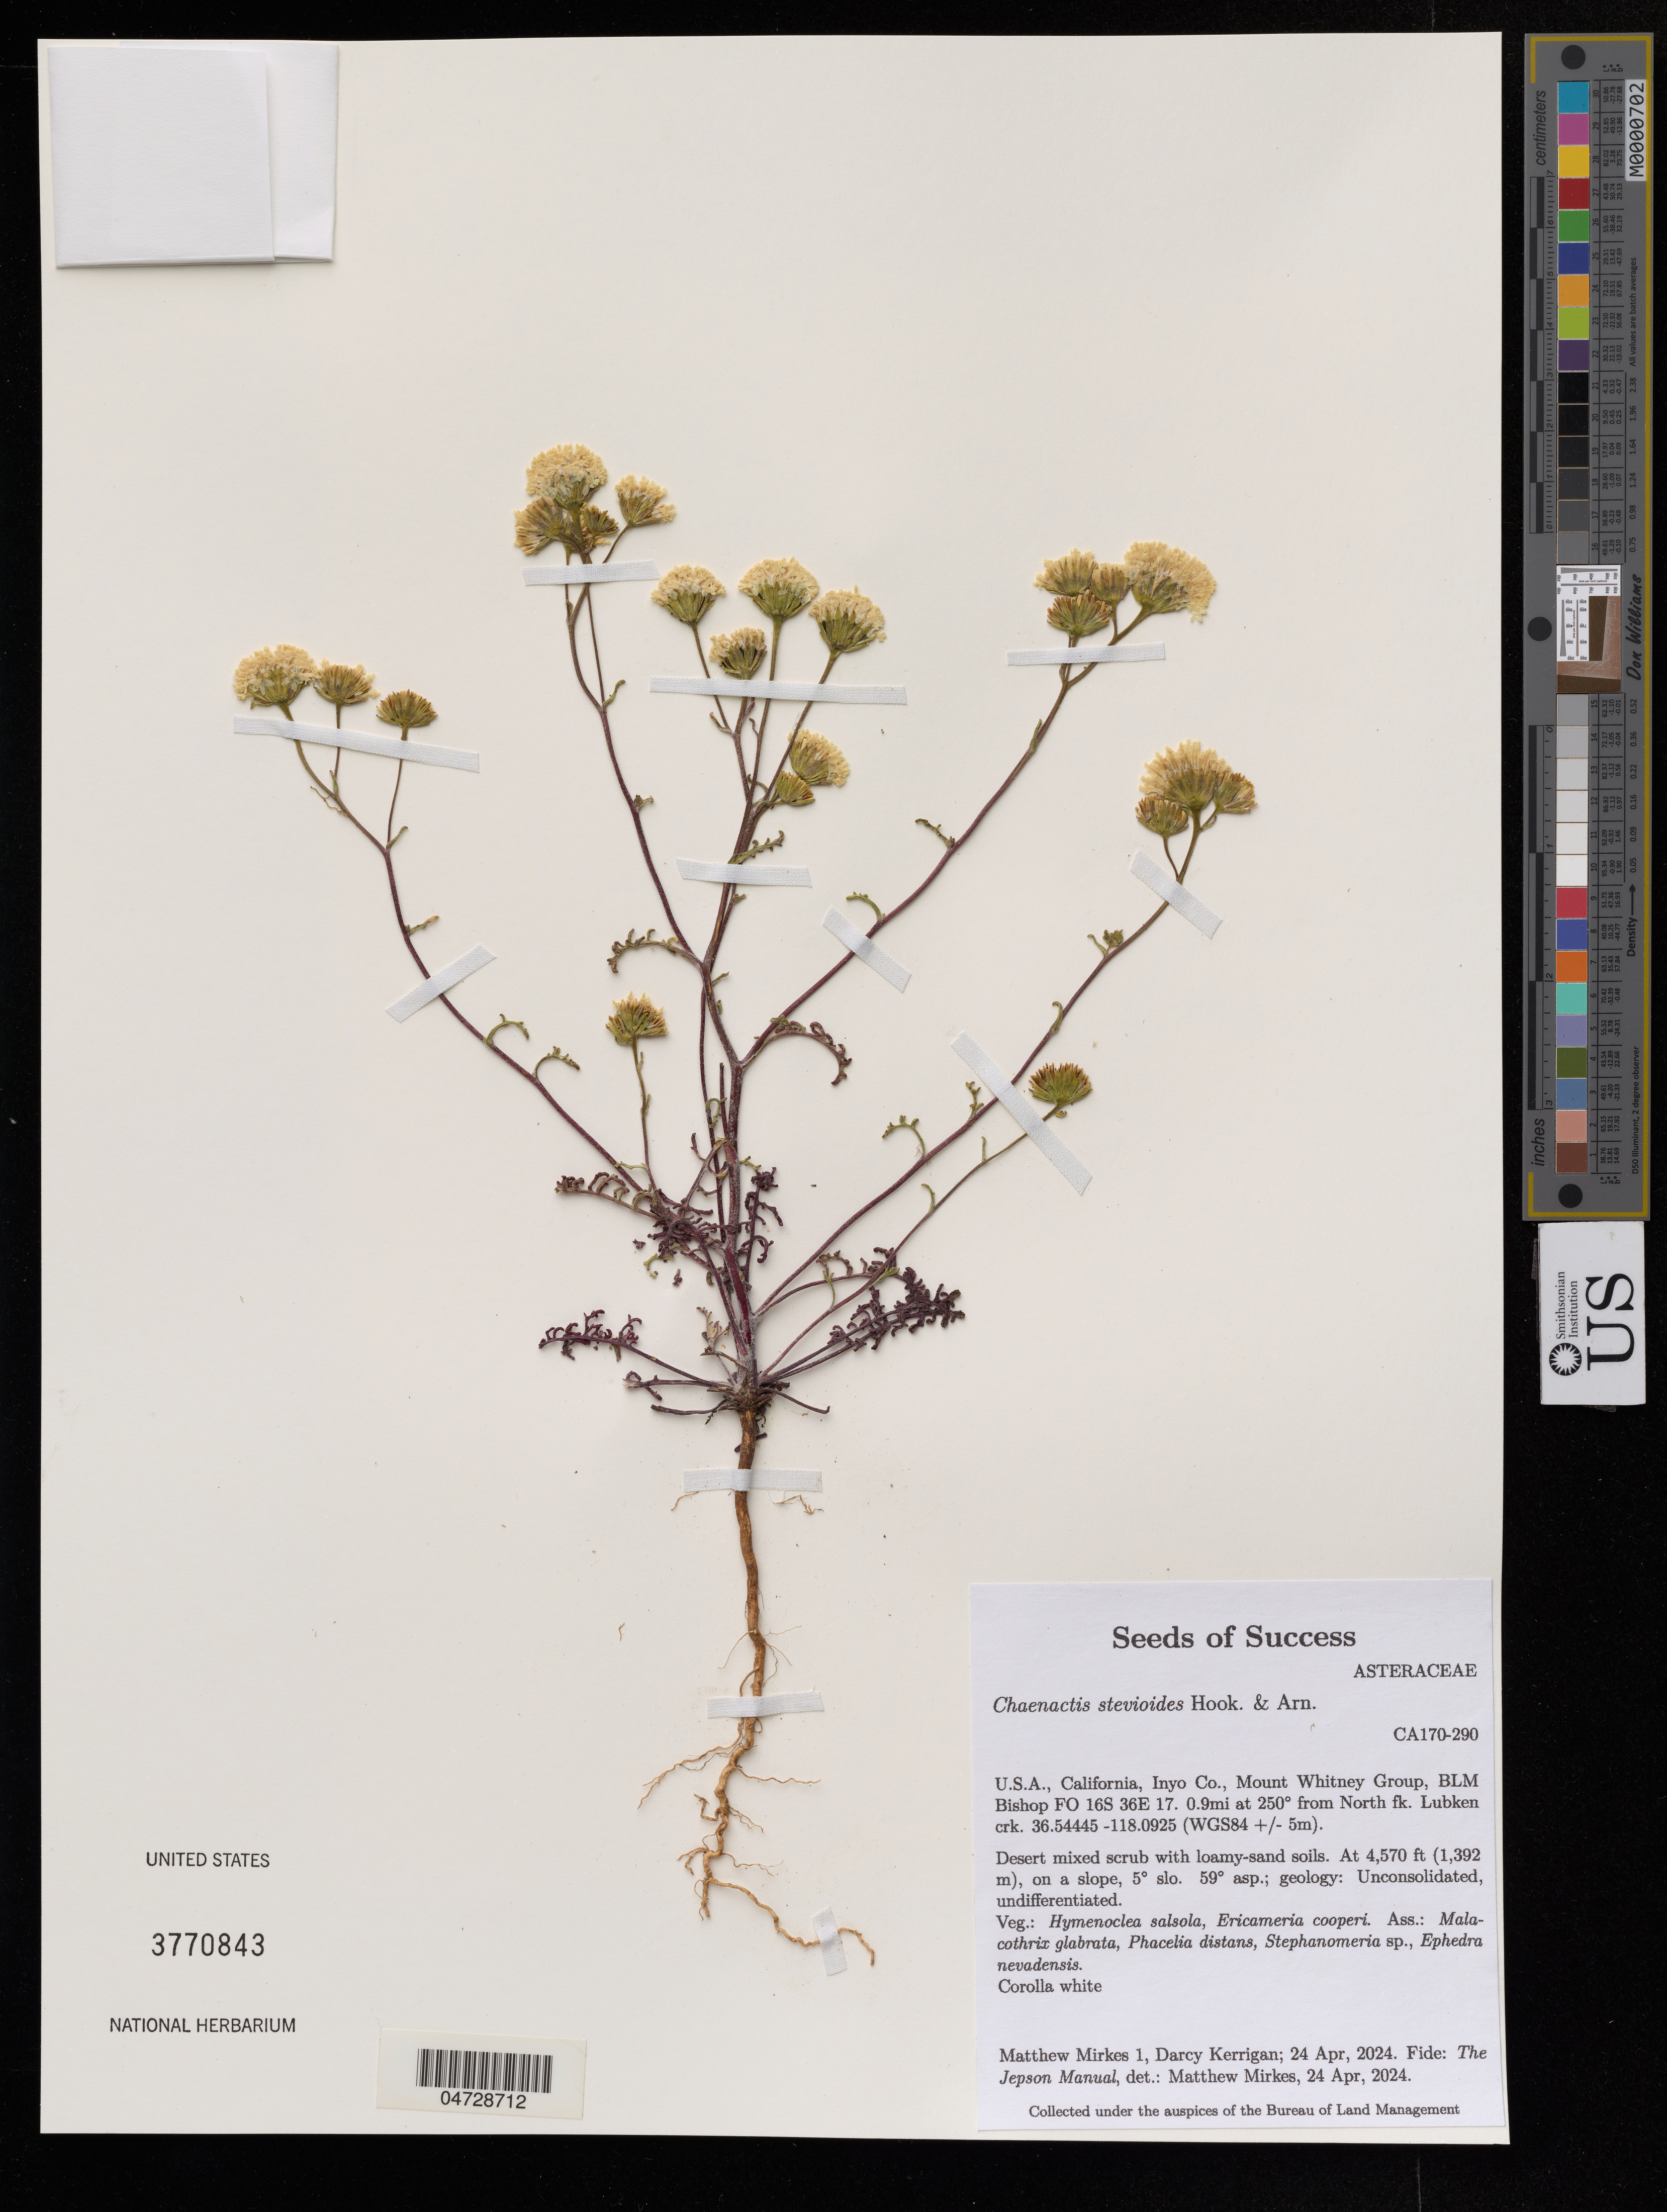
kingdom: Plantae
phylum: Tracheophyta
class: Magnoliopsida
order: Asterales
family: Asteraceae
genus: Chaenactis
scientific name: Chaenactis stevioides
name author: Hook. & Arn.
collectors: M. Mirkes & D. Kerrigan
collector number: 1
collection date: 2024-04-24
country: United States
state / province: California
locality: Inyo Co., Mount Whitney Group, BLM Bishop FO from North fk. Lubken crk.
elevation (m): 1393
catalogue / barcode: US 3770843